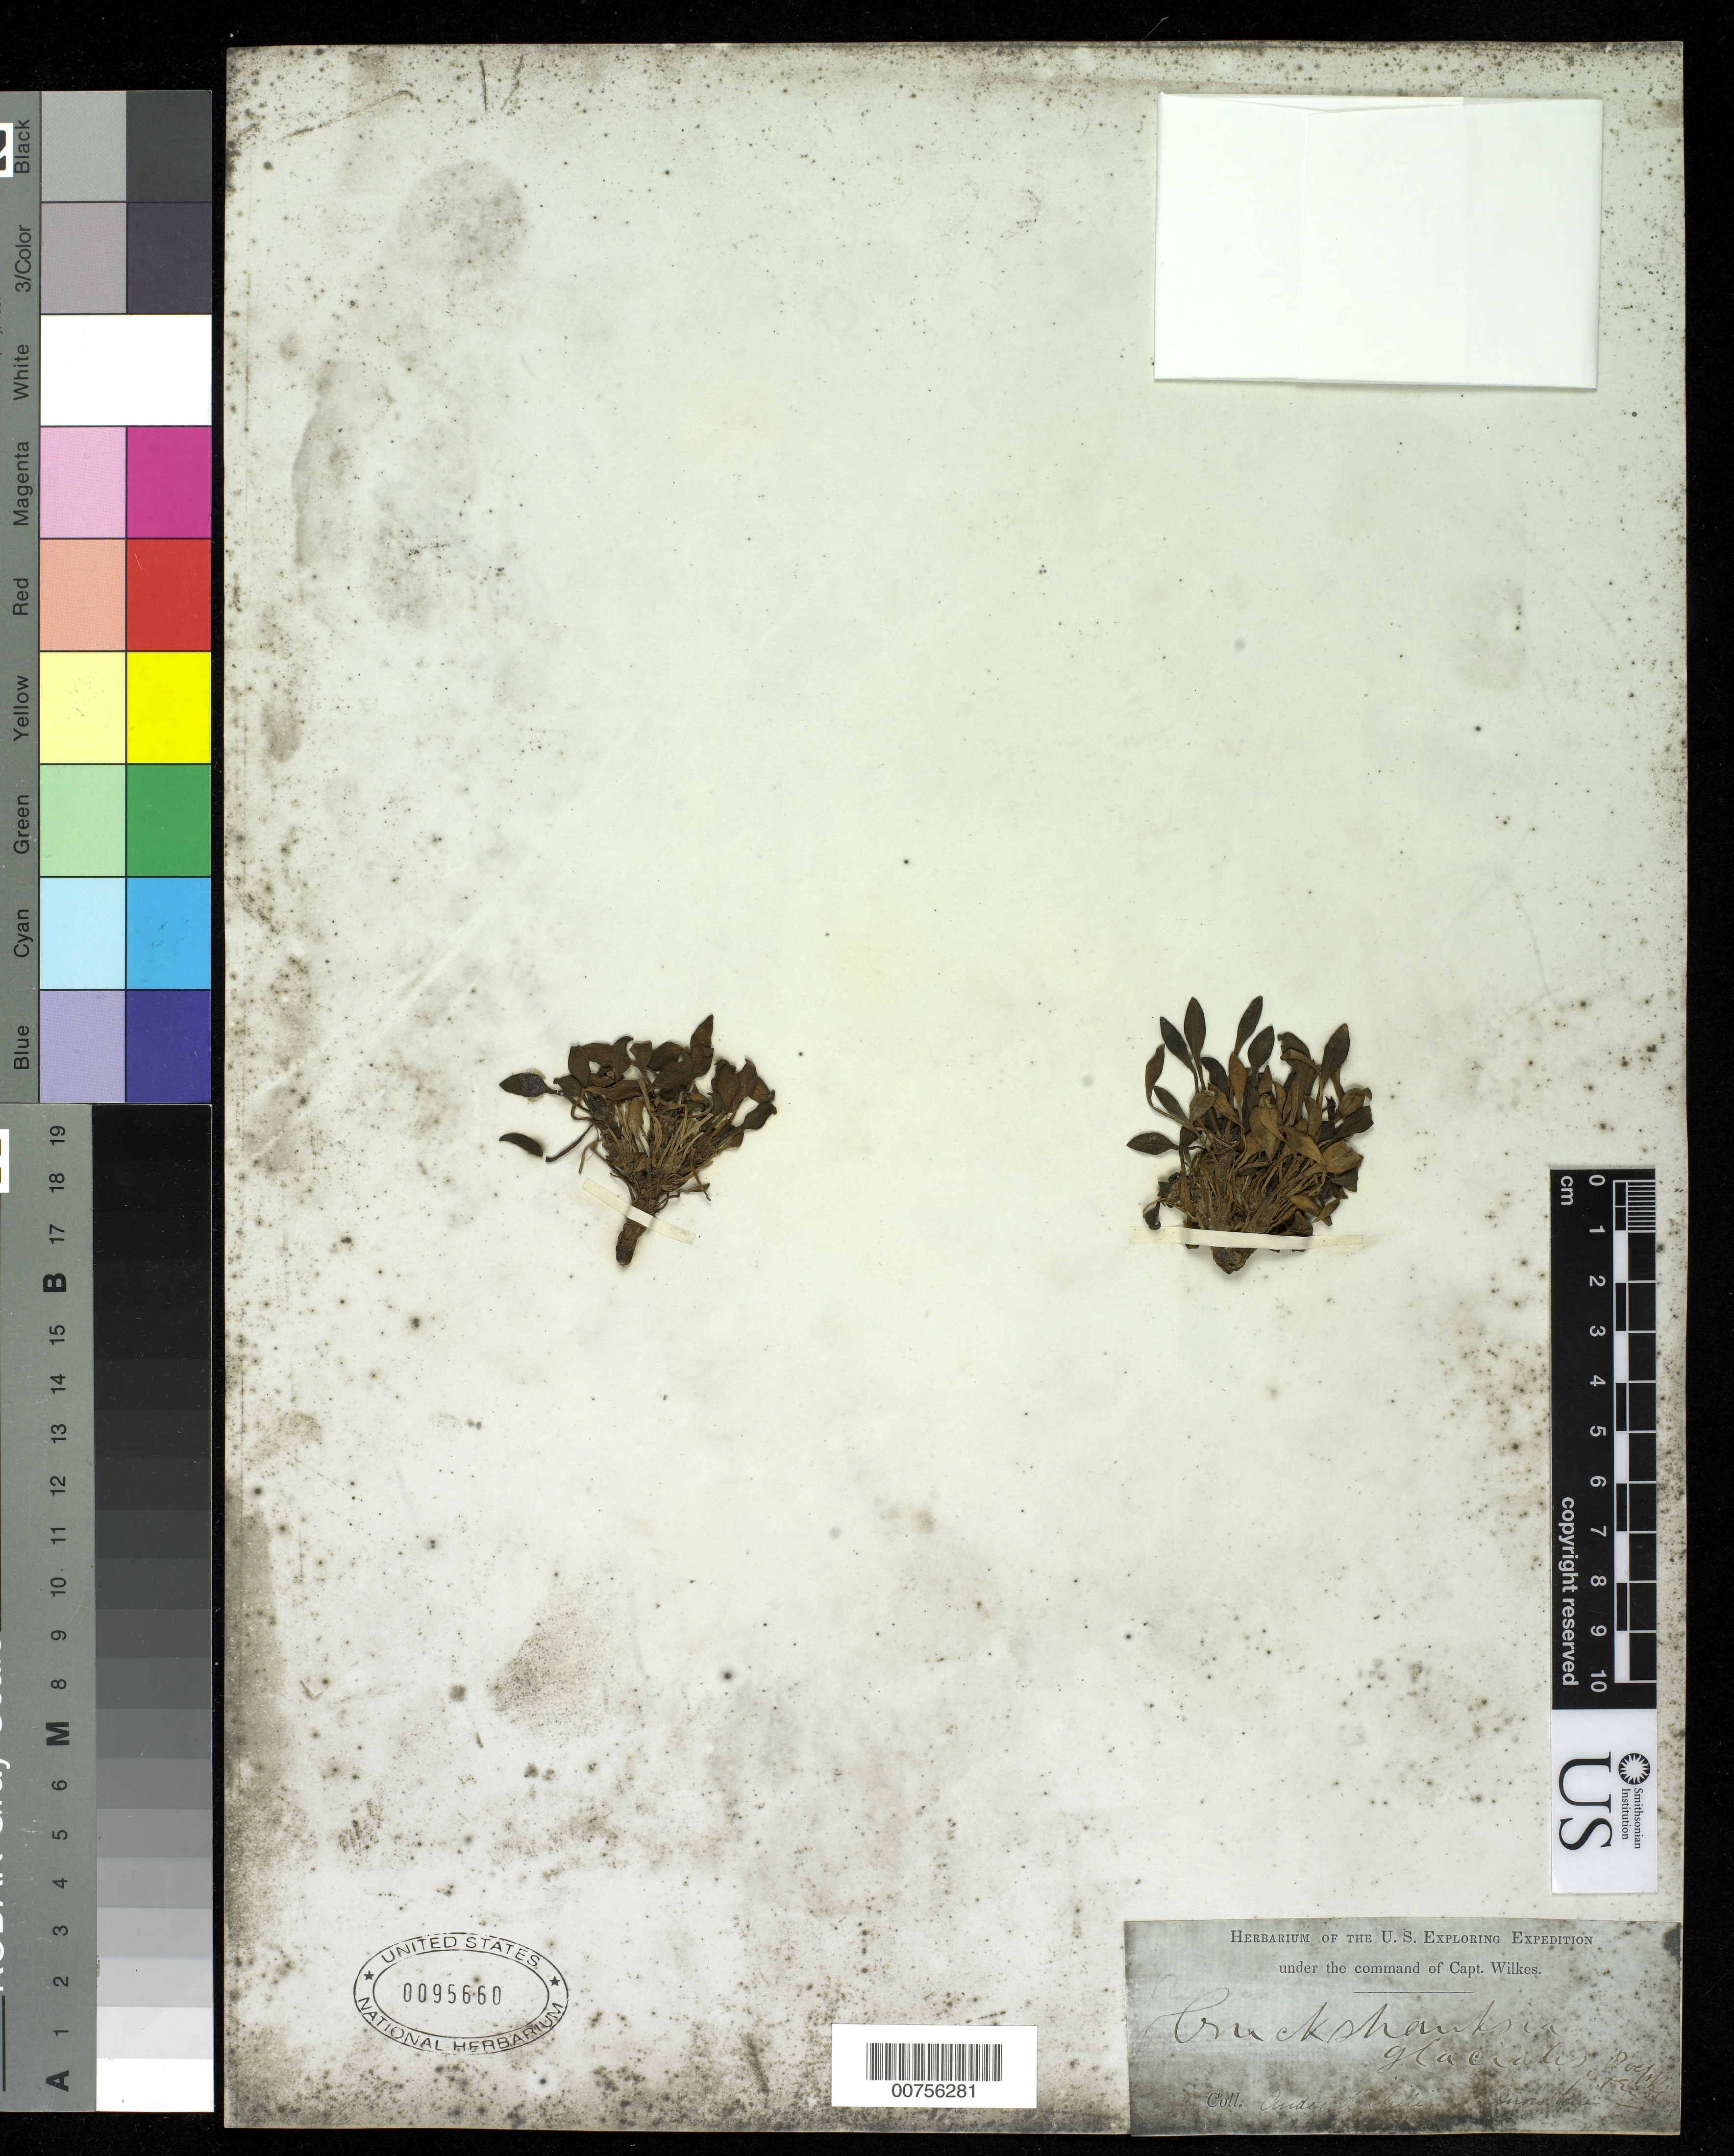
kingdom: Plantae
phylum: Tracheophyta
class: Magnoliopsida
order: Gentianales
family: Rubiaceae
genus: Oreopolus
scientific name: Oreopolus glacialis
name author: (Poepp.) Ricardi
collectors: Wilkes Explor. Exped.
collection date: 1838/1842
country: Chile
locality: Andes of Chili, snow line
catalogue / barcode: US 95660